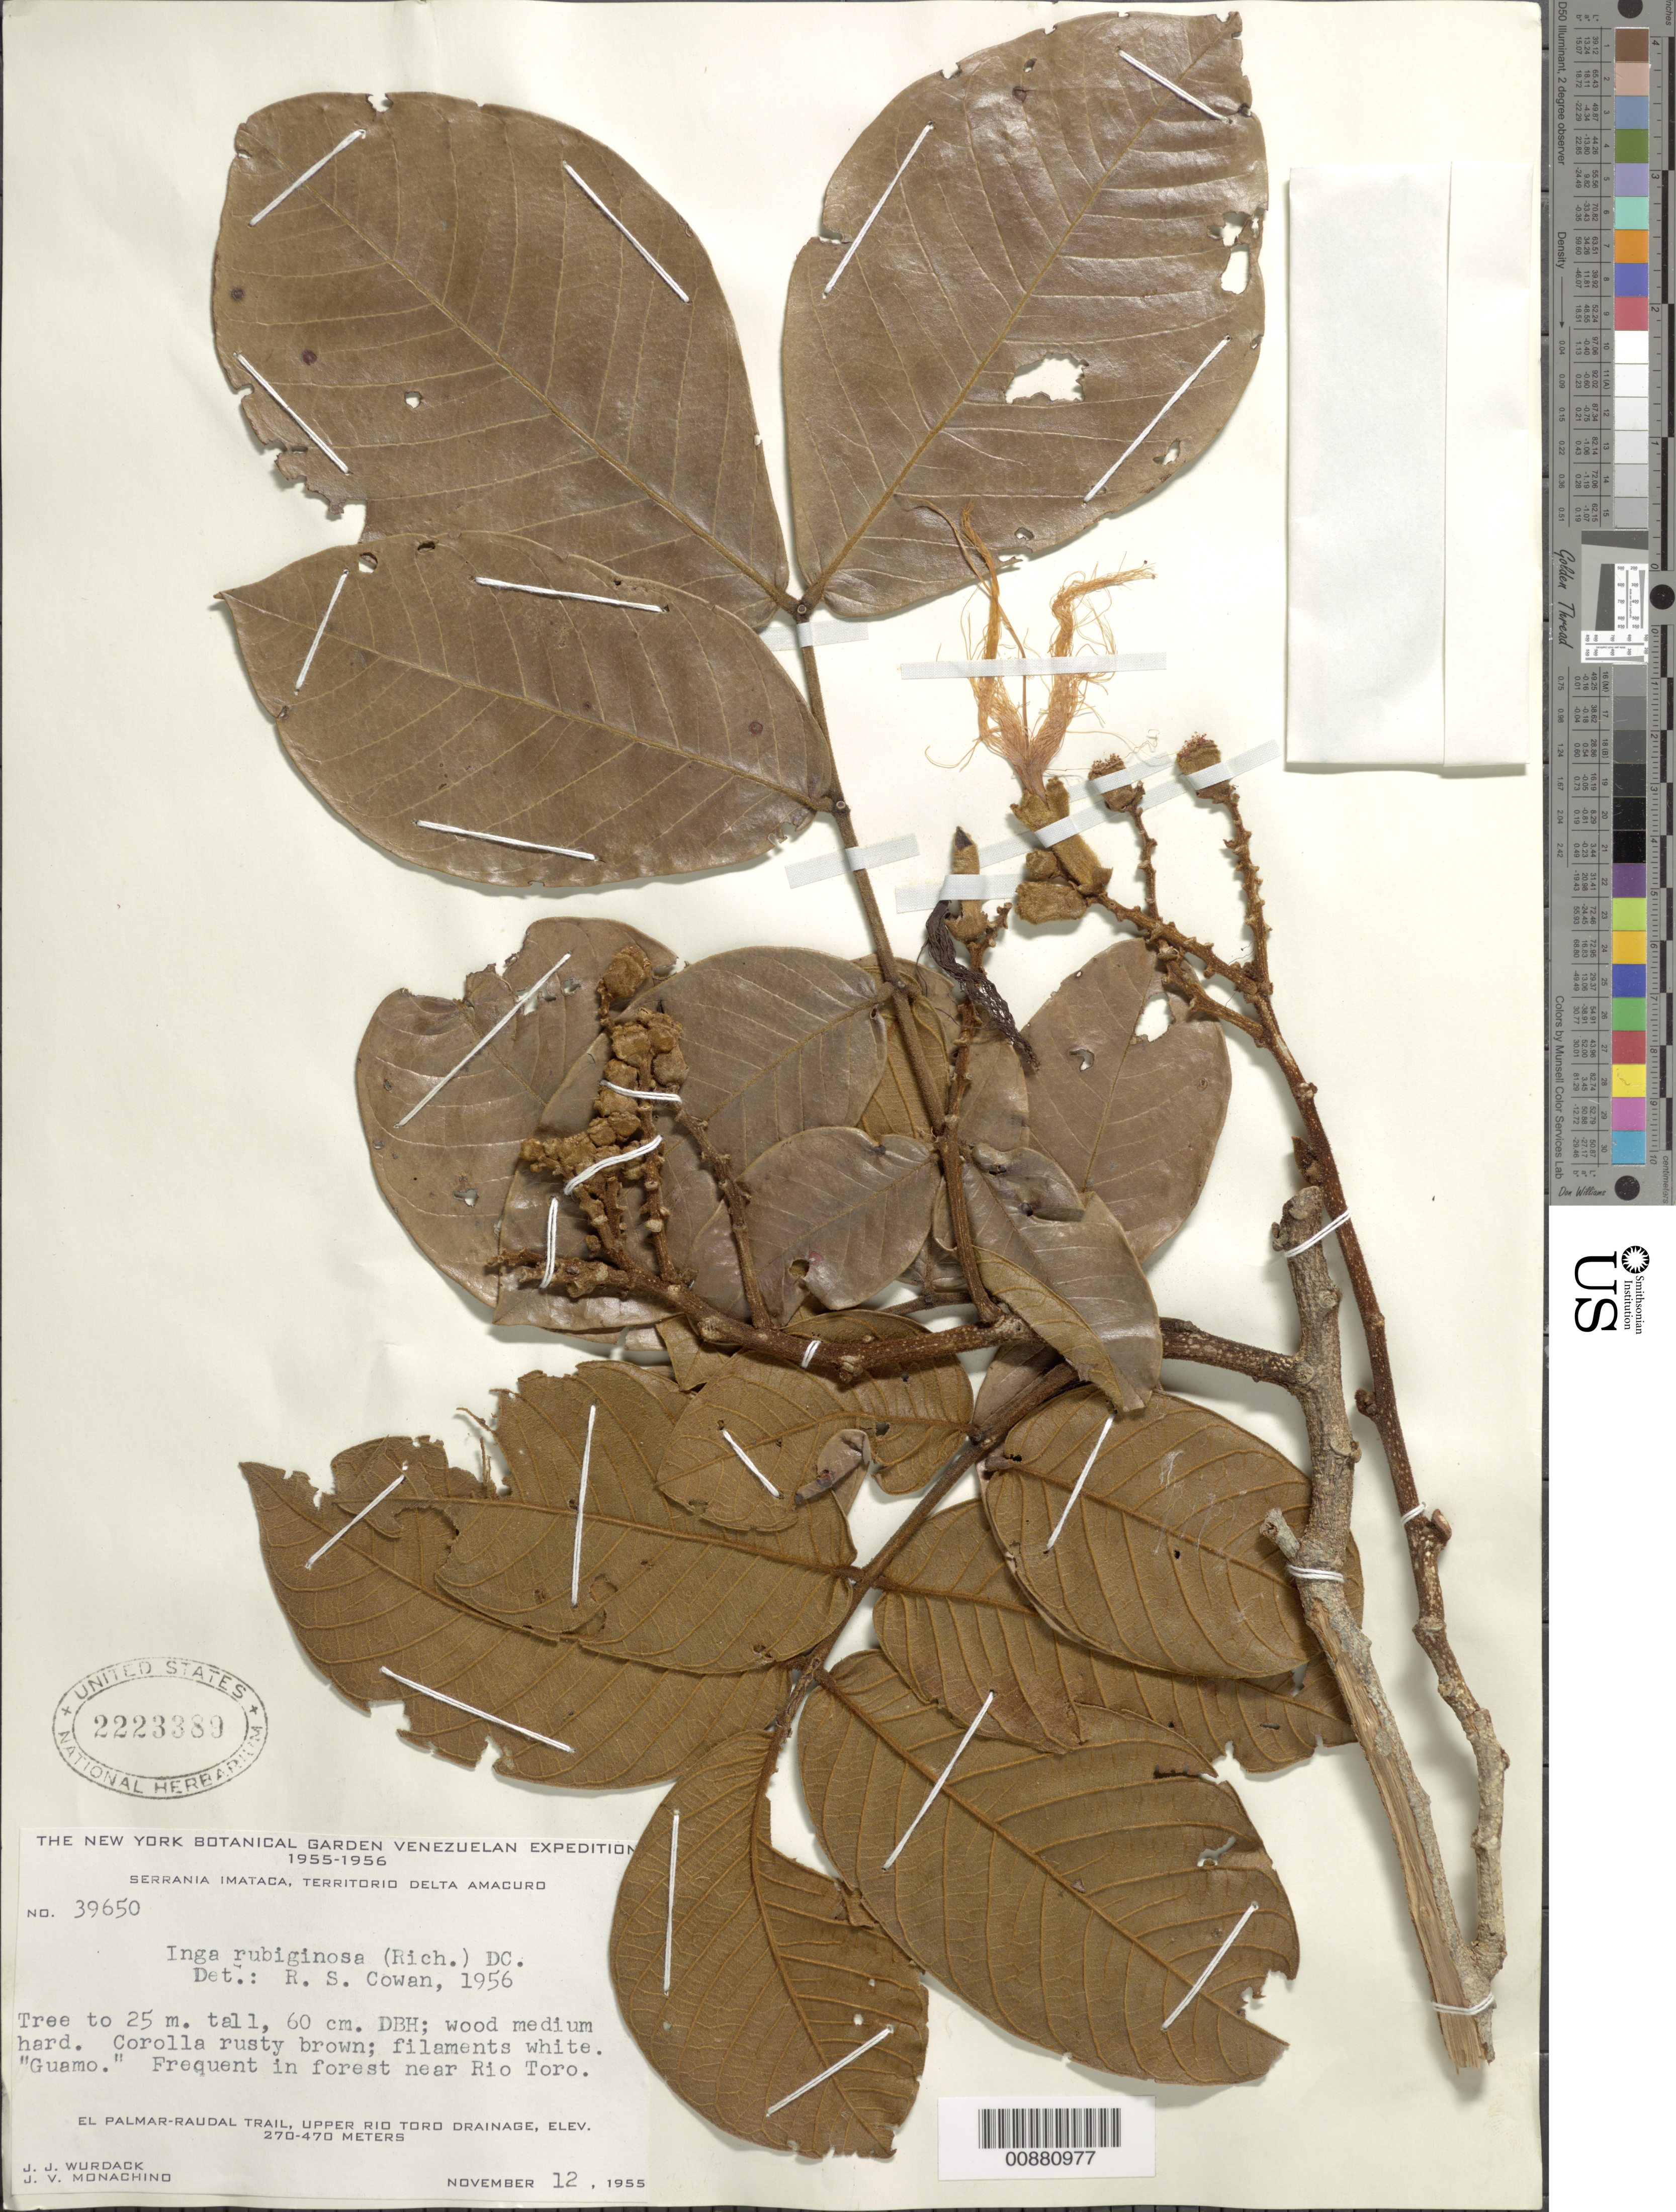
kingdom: Plantae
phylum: Tracheophyta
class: Magnoliopsida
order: Fabales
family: Fabaceae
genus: Inga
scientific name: Inga rubiginosa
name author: (Rich.) DC.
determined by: Cowan, R. S.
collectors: J. J. Wurdack & J. V. Monachino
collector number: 39650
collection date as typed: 12-Nov-55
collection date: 1955-11-12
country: Venezuela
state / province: Delta Amacuro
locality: Serrania Imataca, El Palmar-Raudal Trail, upper Río Toro drainage; near Rio Toro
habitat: Forest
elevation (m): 270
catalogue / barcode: US 2223389